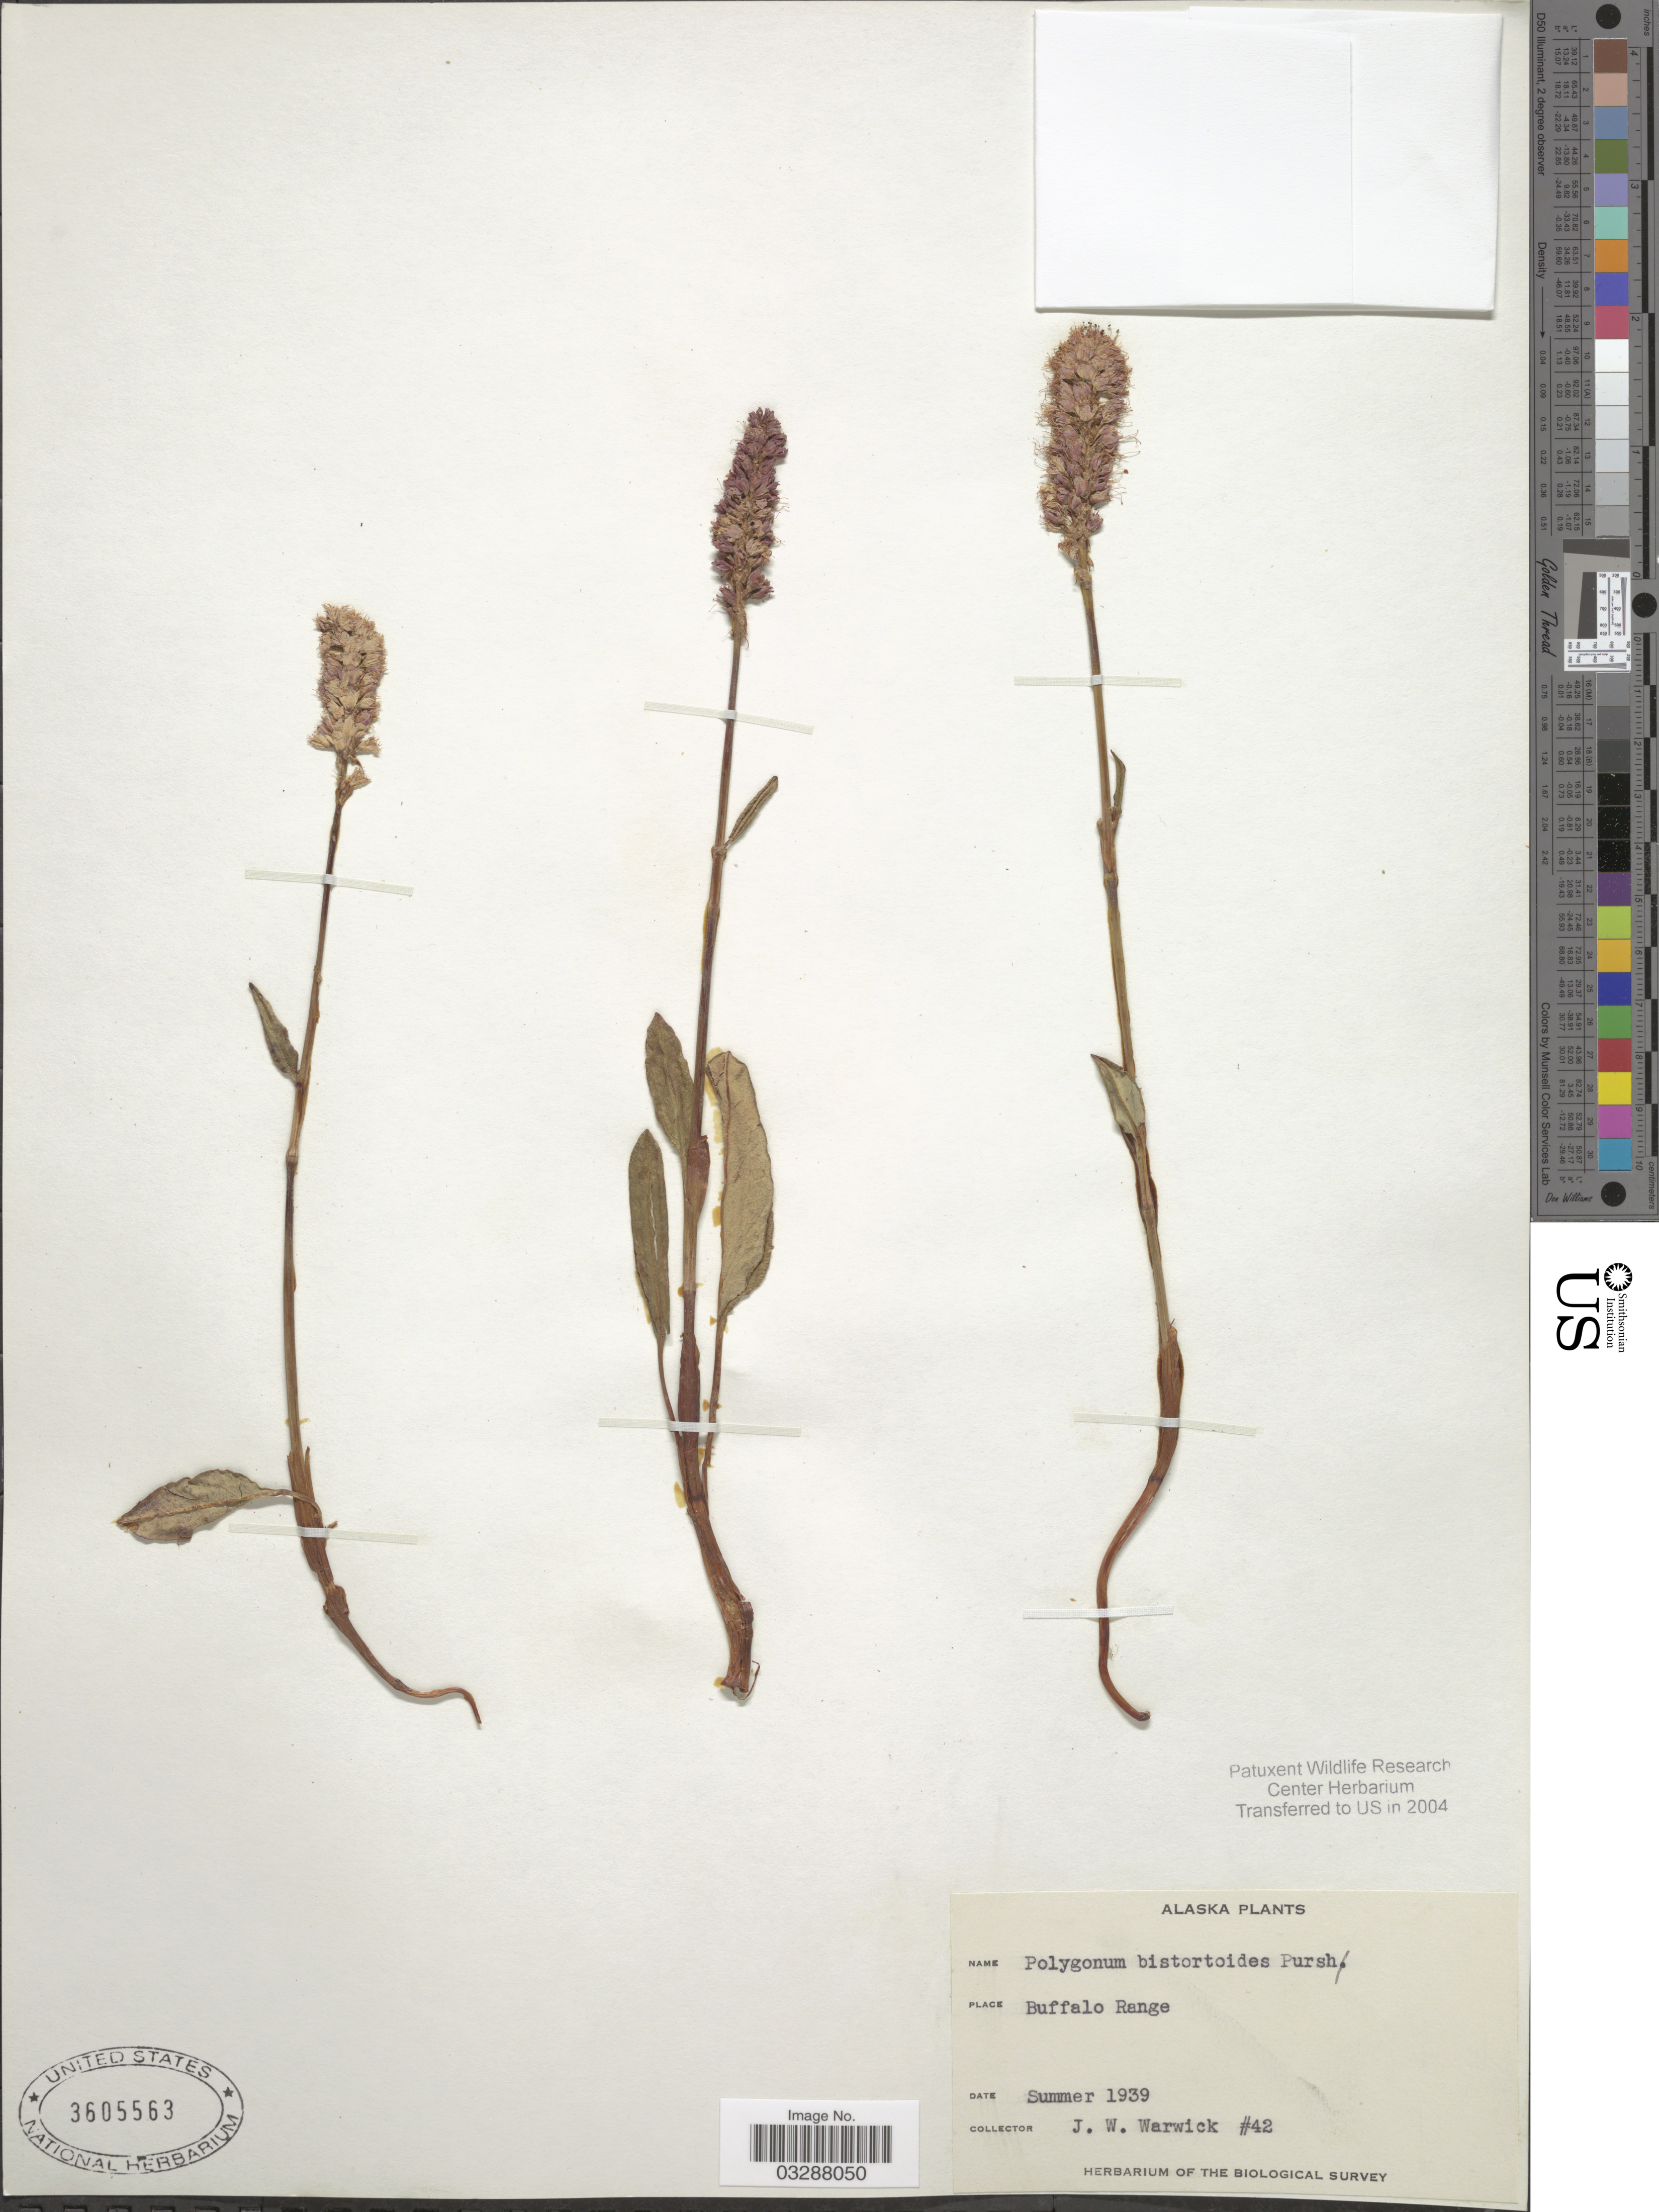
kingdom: Plantae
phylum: Tracheophyta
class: Magnoliopsida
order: Caryophyllales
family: Polygonaceae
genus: Bistorta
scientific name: Bistorta plumosa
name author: (Small) Greene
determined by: Strong, Mark T., (BOT), Smithsonian Institution - National Museum of Natural History (UNITED STATES)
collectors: J. Warwick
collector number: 42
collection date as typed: Summer 1939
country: United States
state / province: Alaska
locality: Buffalo Range.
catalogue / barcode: US 3605563